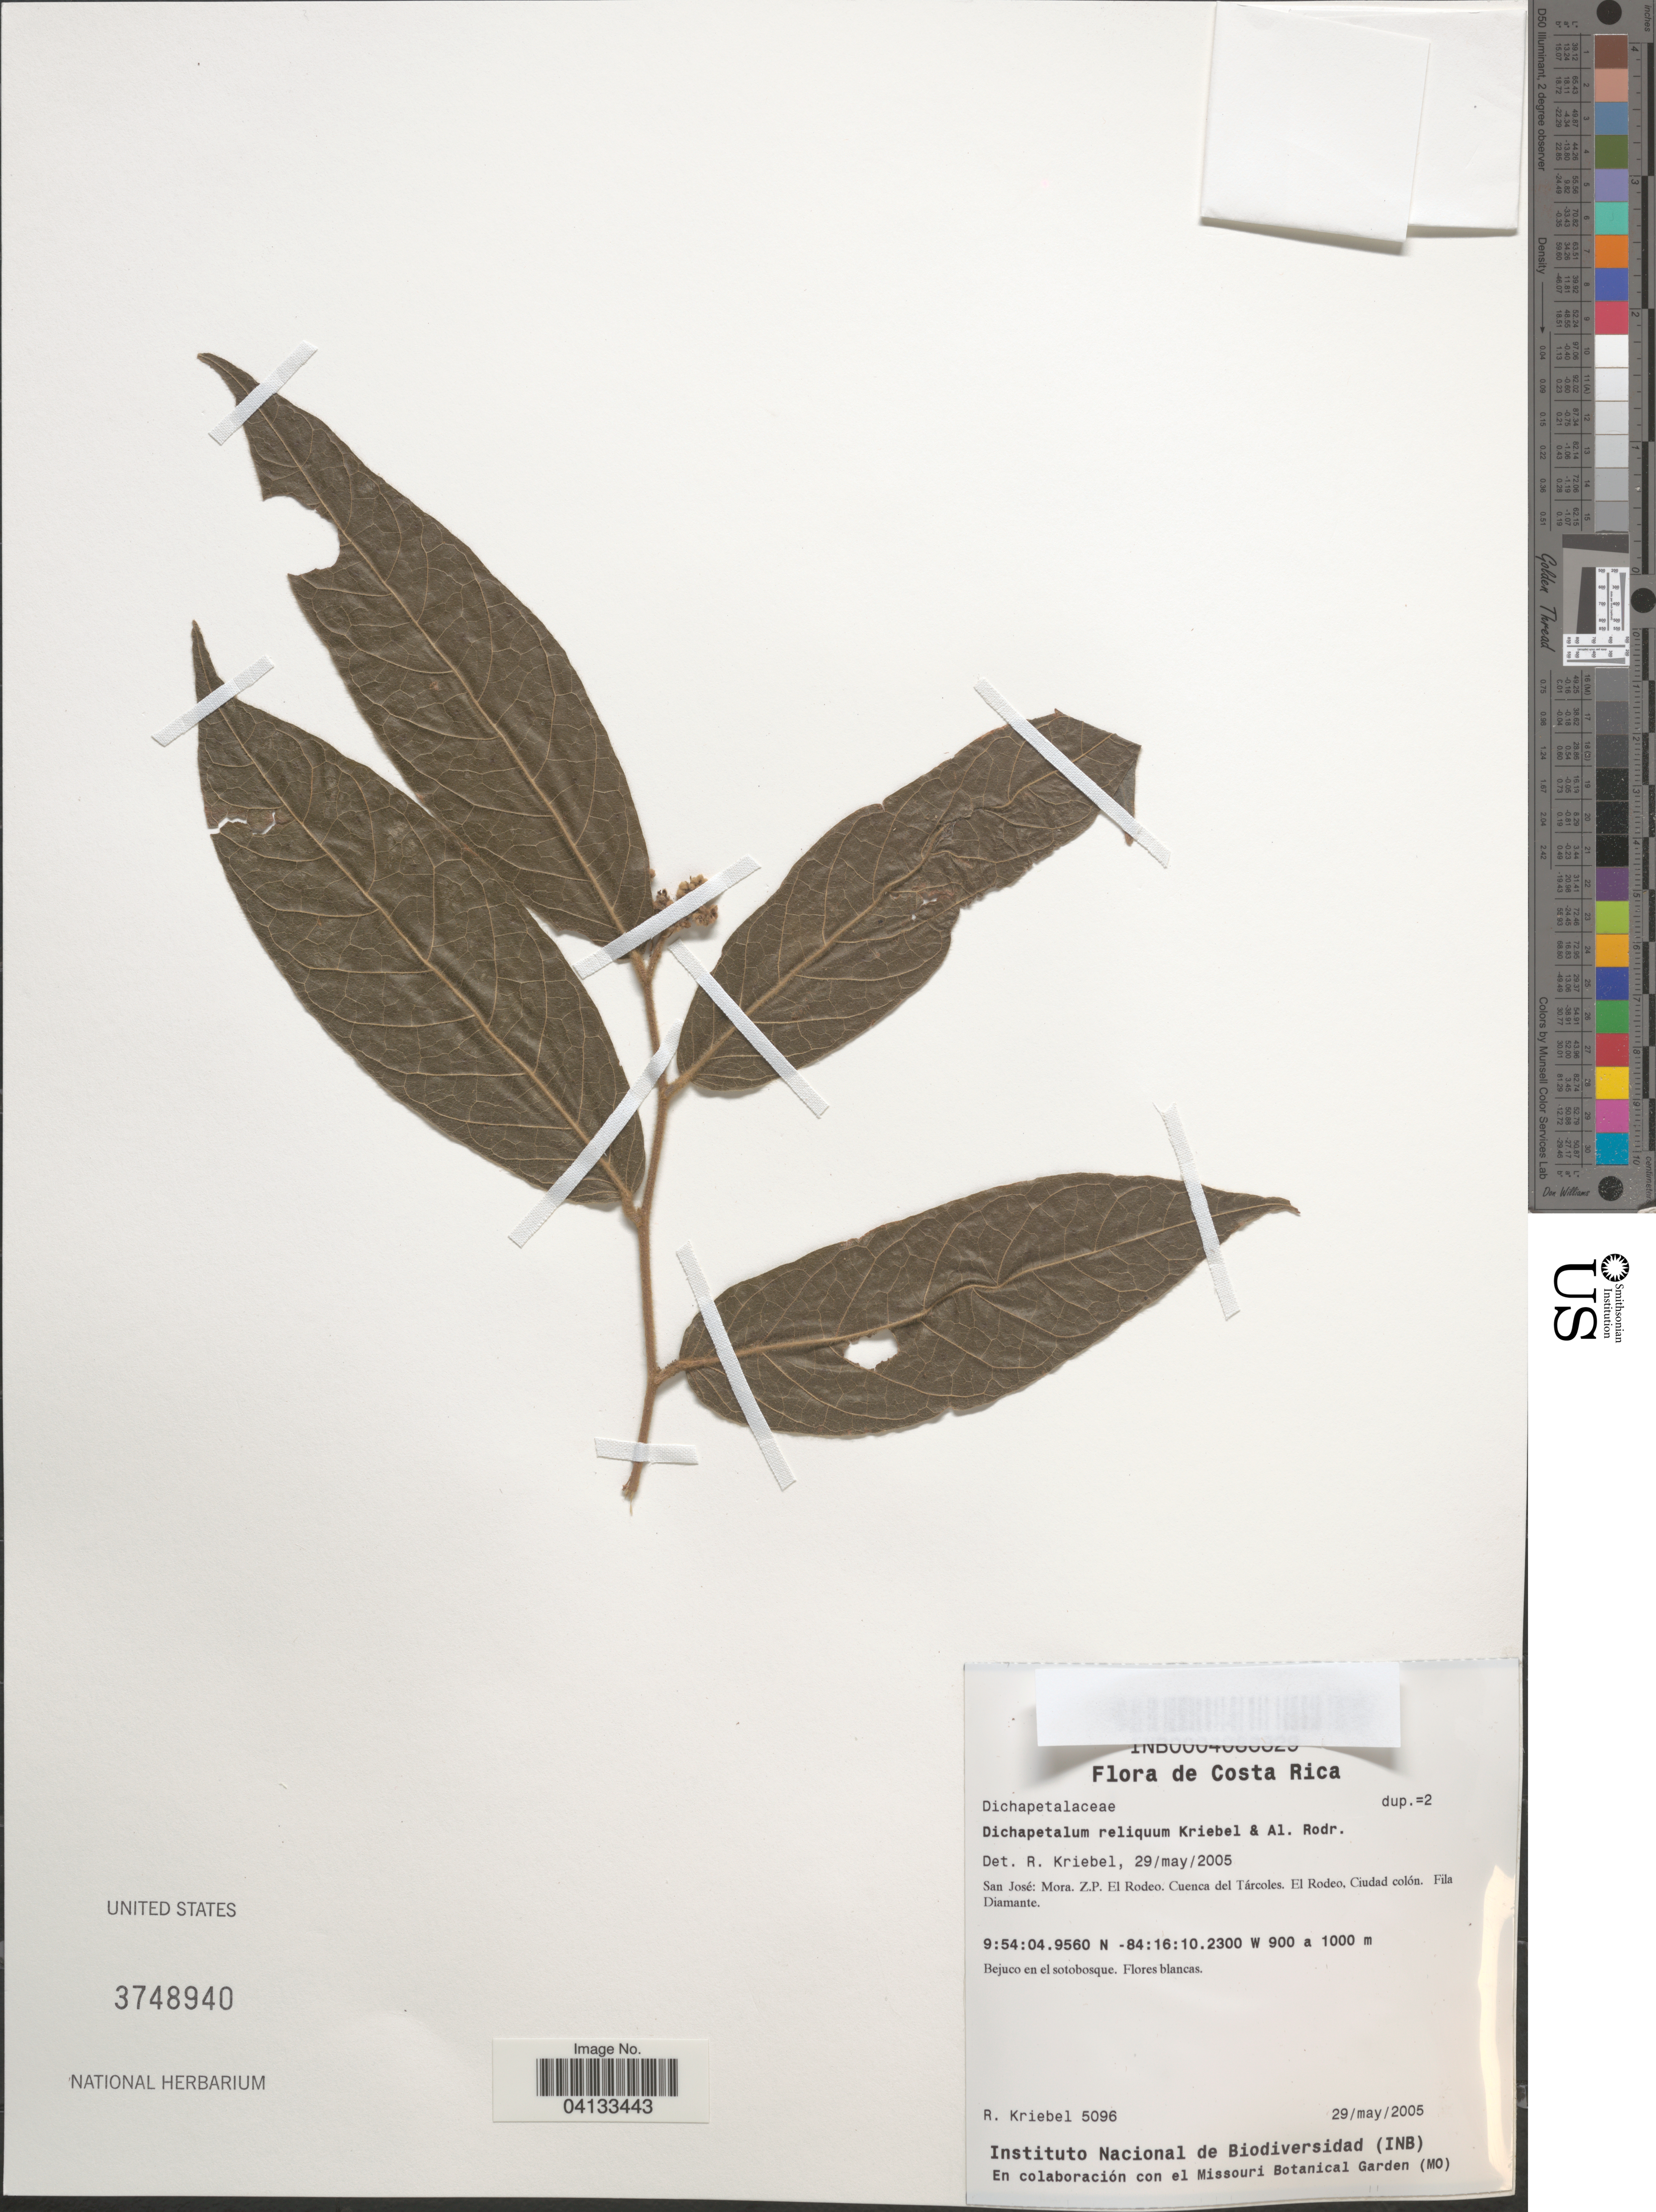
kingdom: Plantae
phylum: Tracheophyta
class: Magnoliopsida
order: Malpighiales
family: Dichapetalaceae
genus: Dichapetalum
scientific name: Dichapetalum reliquum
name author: Kriebel & Al. Rodr.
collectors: R. Kriebel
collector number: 5096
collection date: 2005-05-29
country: Costa Rica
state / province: San José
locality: Mora Z.P. El Rodeo. Cuenca del Tárcoles. El Rodeo, Ciudad colón. Fila Diamante.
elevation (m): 900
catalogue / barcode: US 3748940